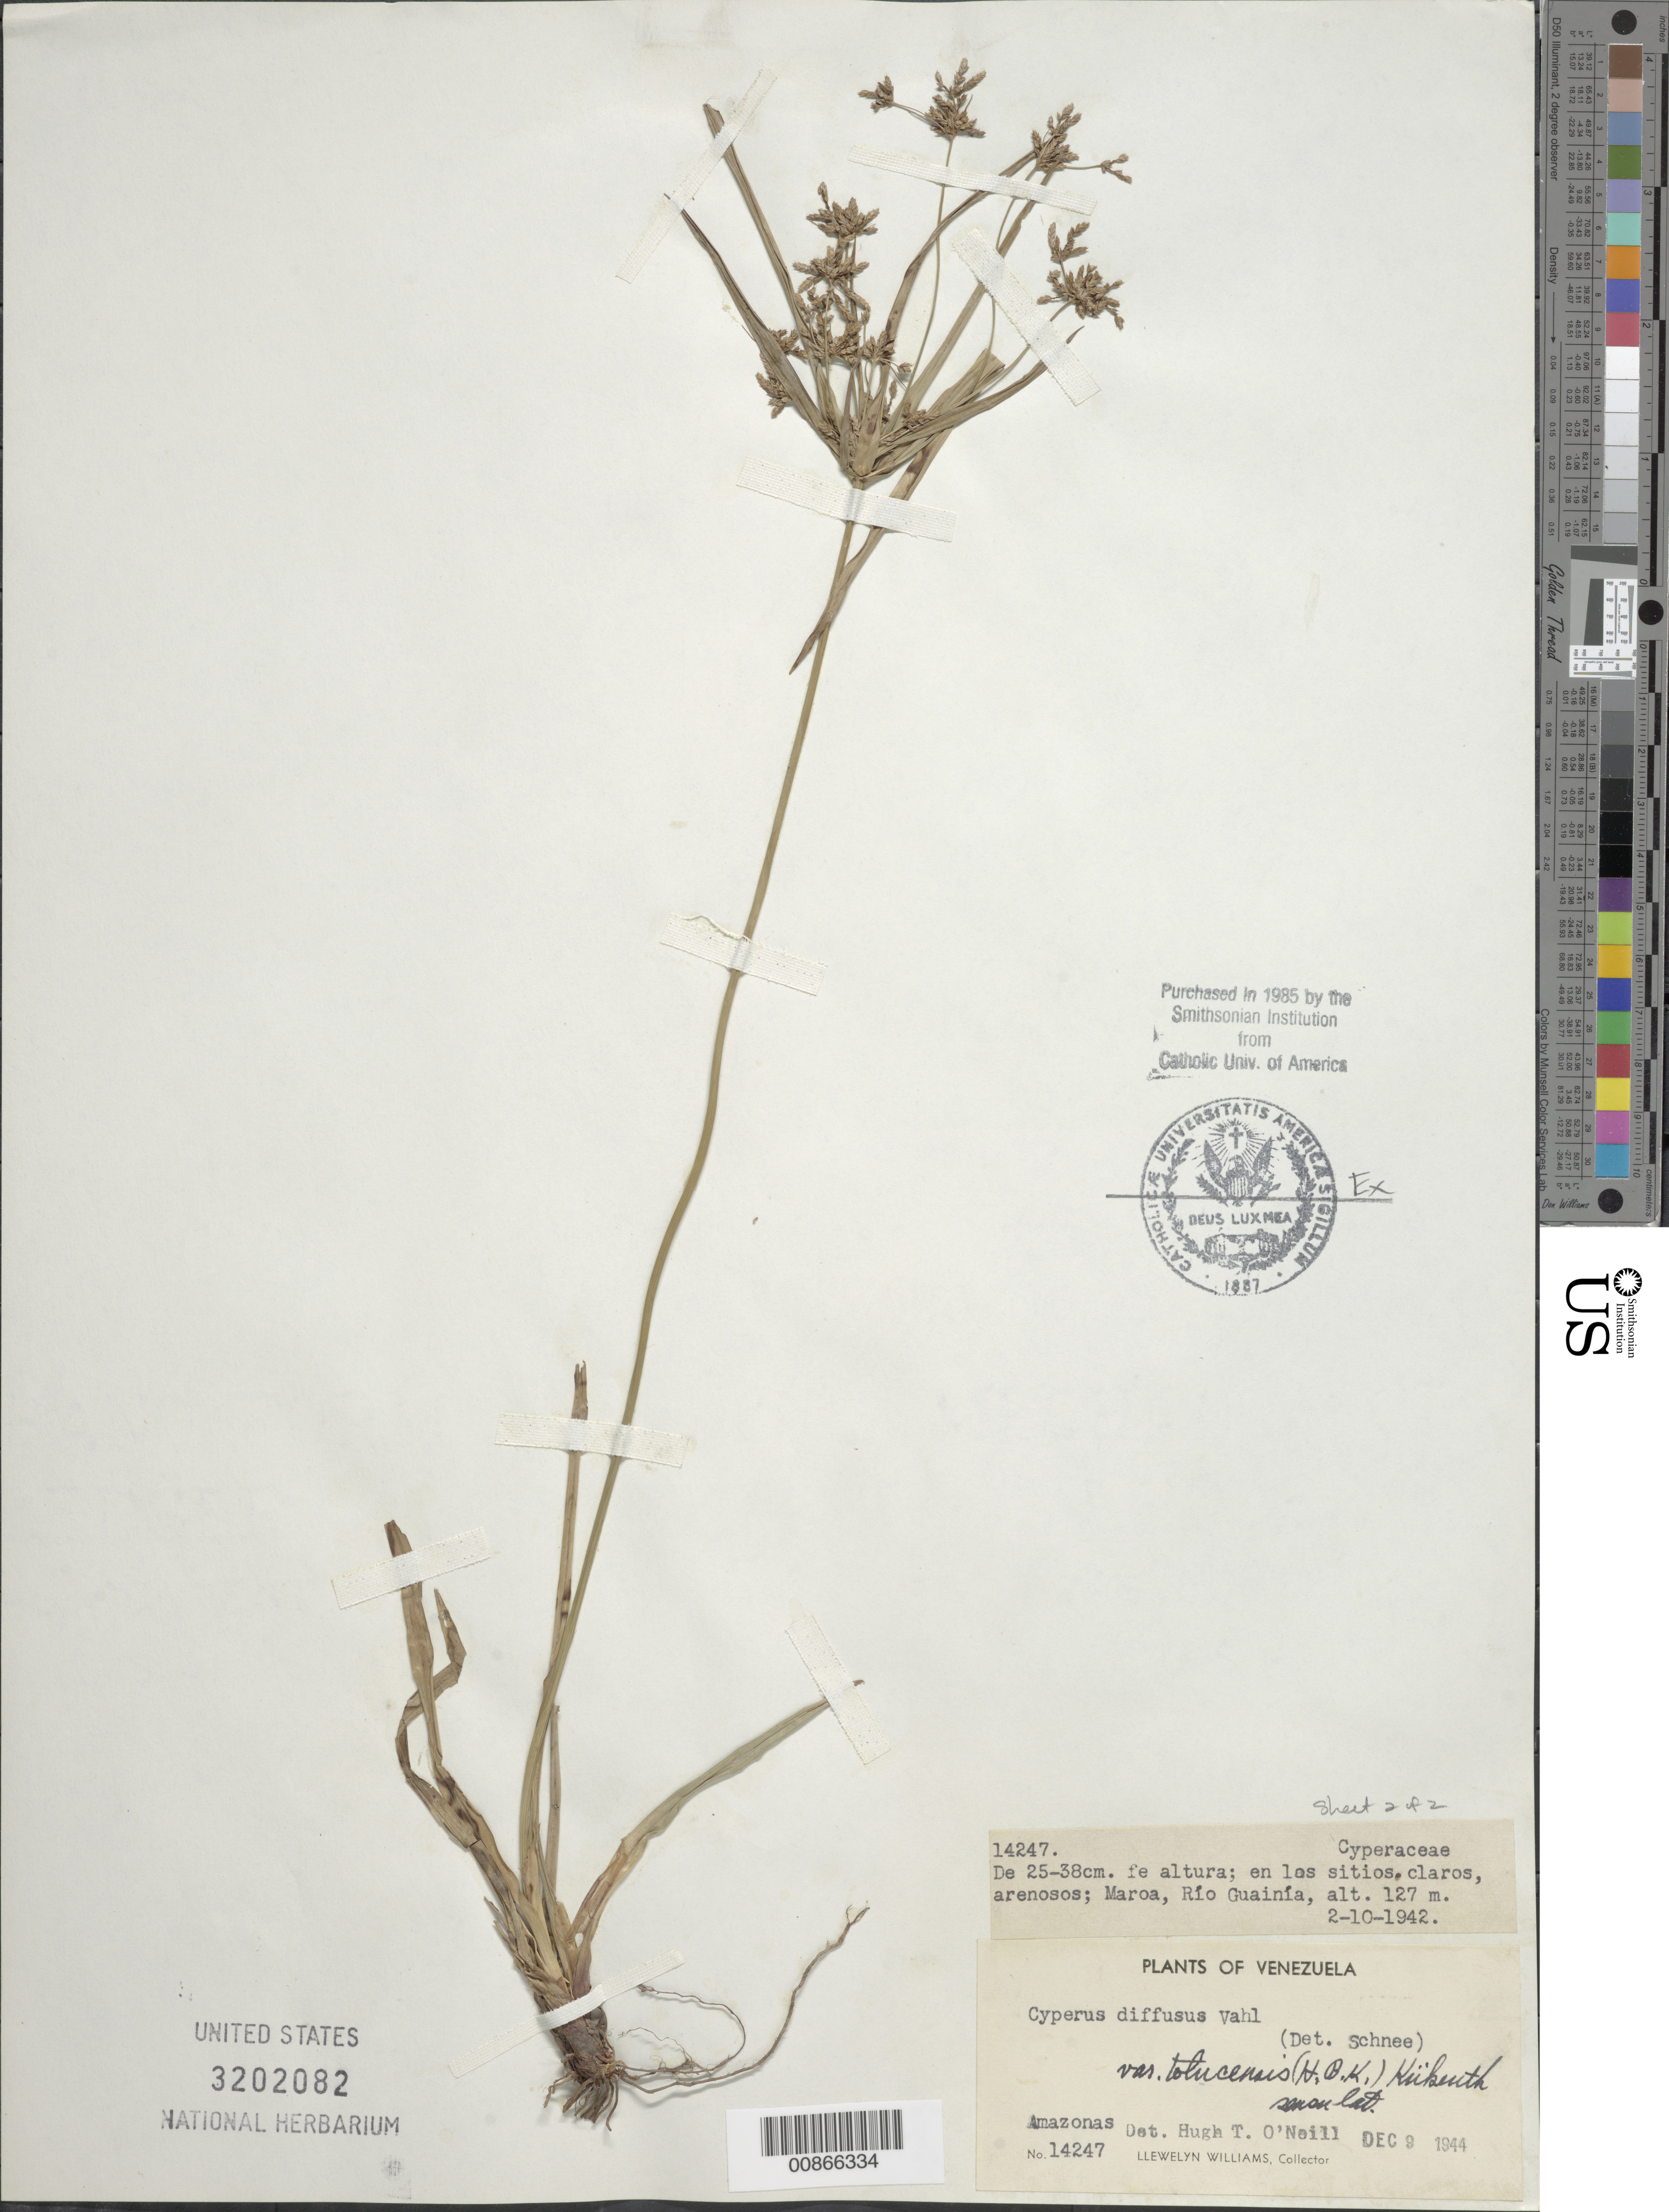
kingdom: Plantae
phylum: Tracheophyta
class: Liliopsida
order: Poales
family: Cyperaceae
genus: Cyperus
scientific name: Cyperus laxus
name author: Lam.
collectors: Ll. Williams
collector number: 14247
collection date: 1942-10-02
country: Venezuela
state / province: Amazonas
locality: Maroa, Rio Guainia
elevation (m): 127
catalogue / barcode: US 3202082